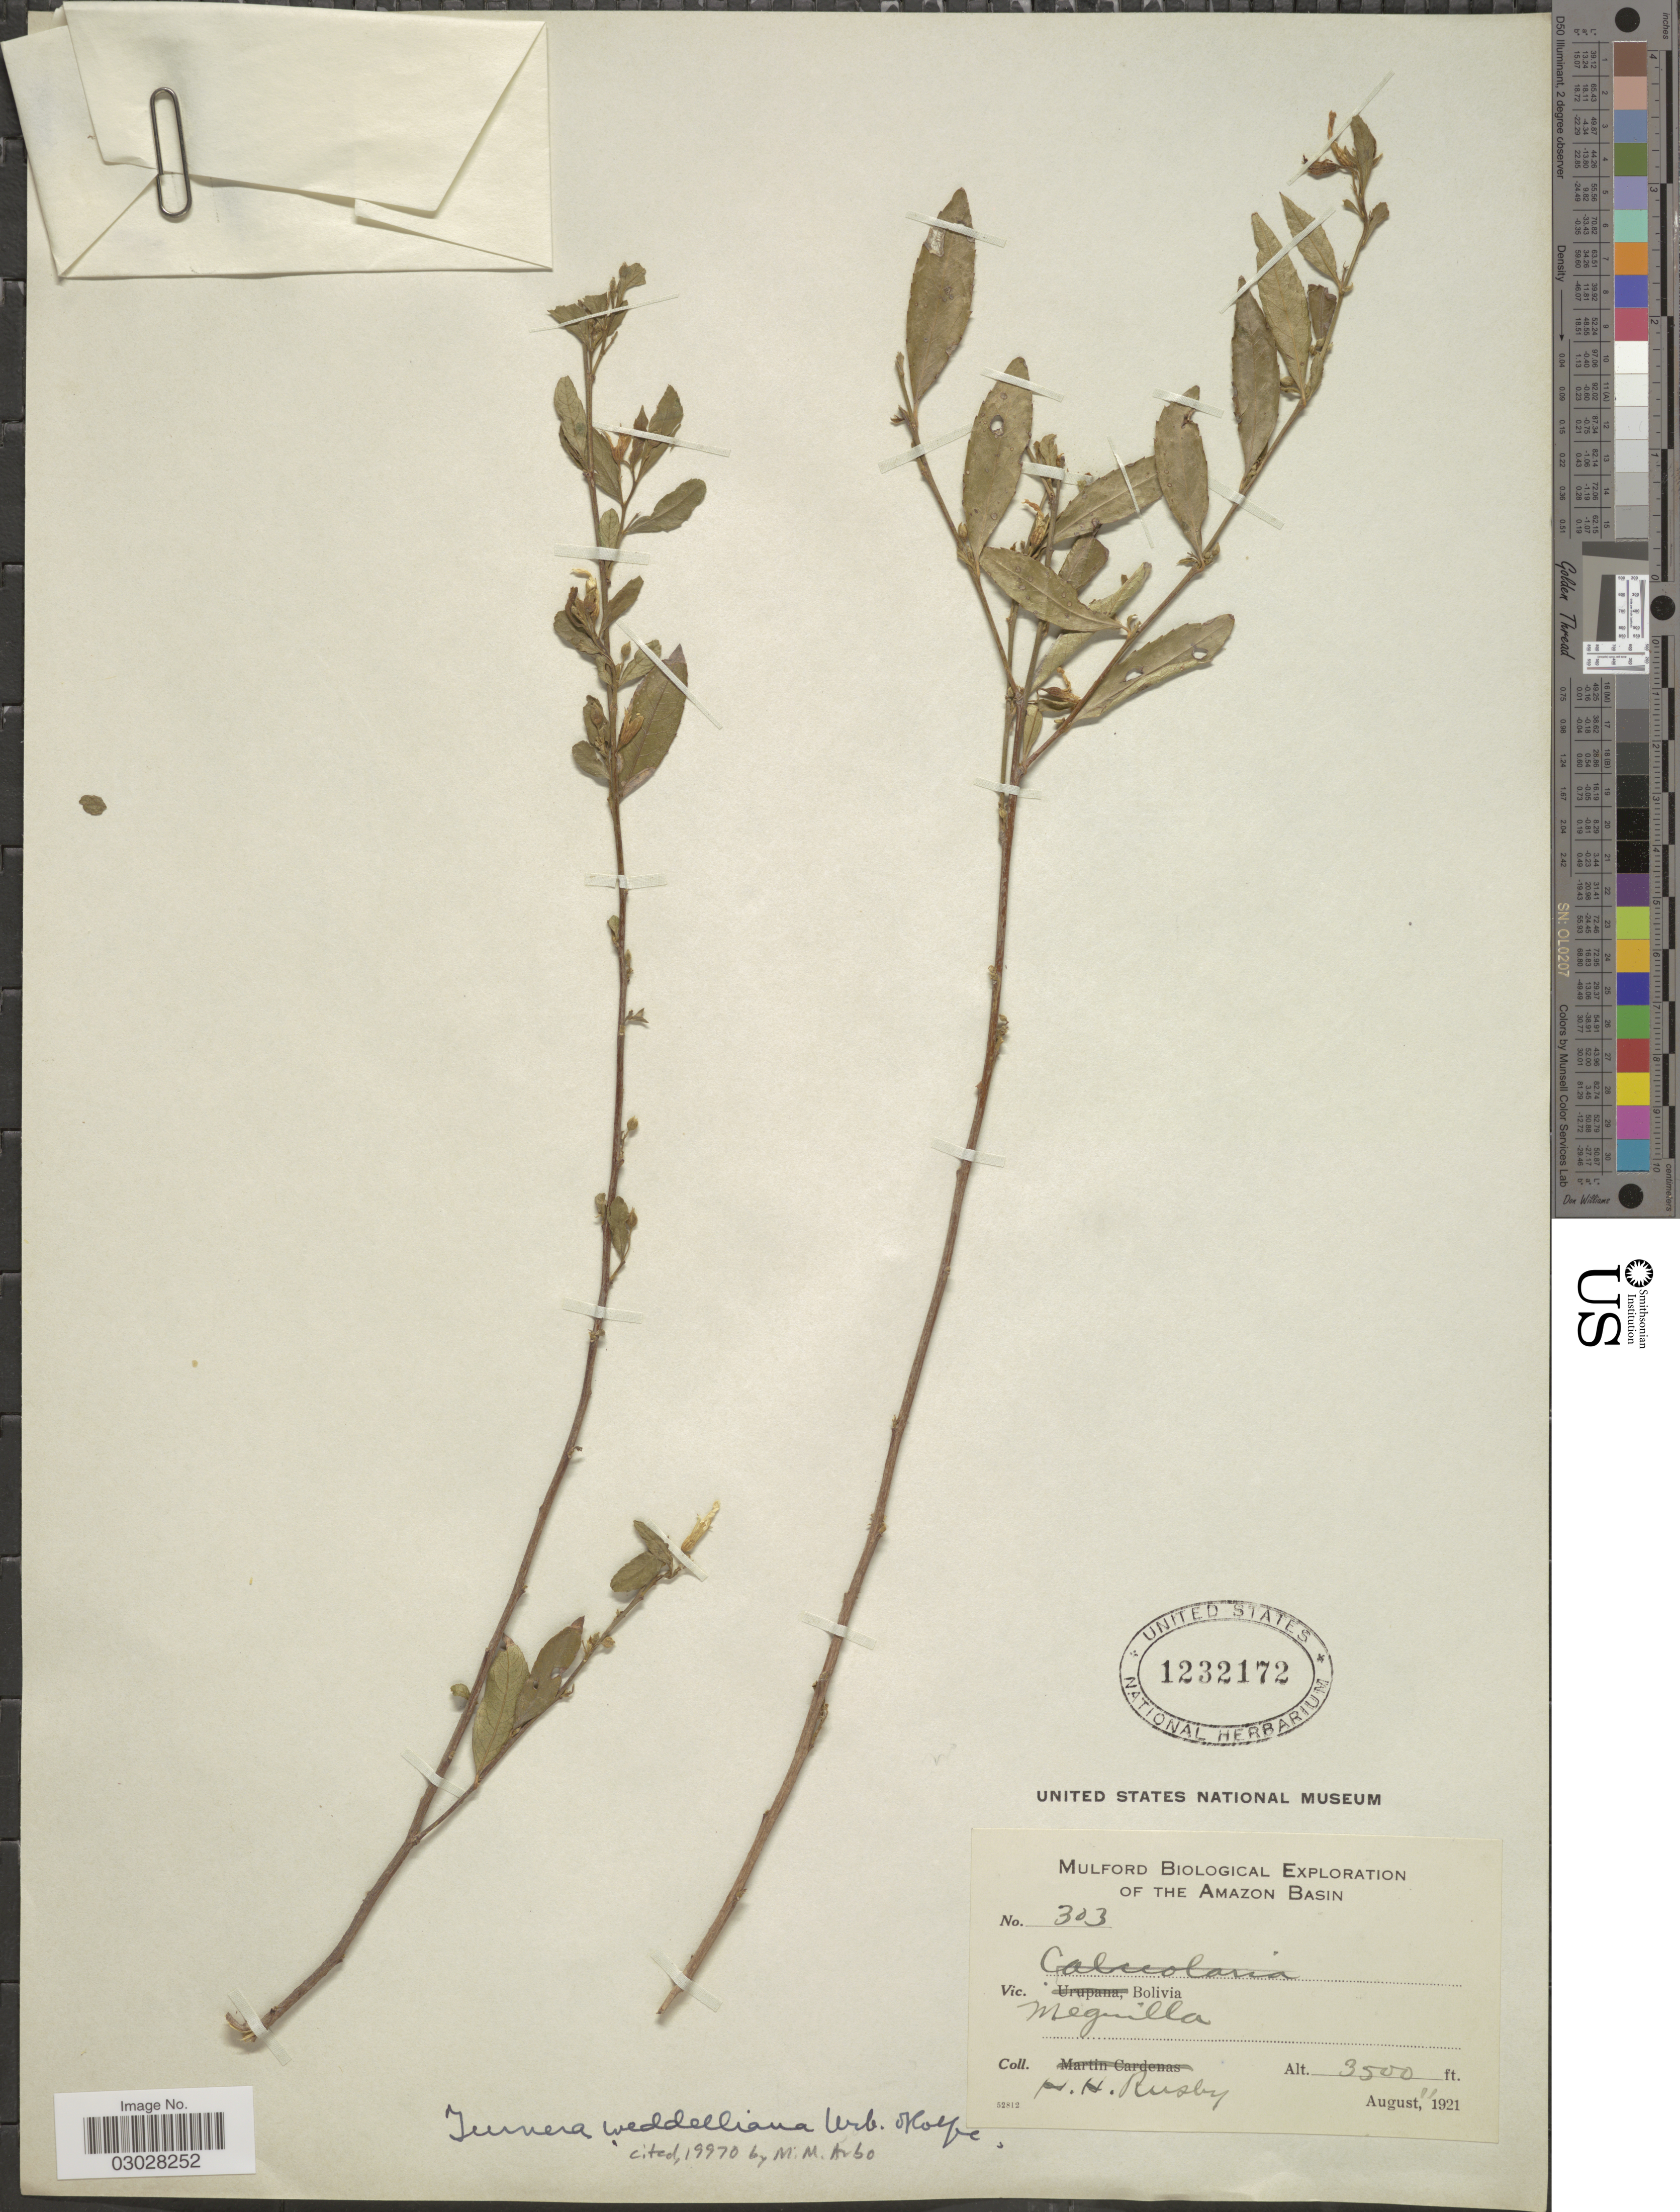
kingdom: Plantae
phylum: Tracheophyta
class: Magnoliopsida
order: Malpighiales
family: Turneraceae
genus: Turnera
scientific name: Turnera weddelliana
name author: Urb. & Rolfe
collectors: H. H. Rusby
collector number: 303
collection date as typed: August 11, 1921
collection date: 1921-08-11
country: Bolivia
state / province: La Paz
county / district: Sud Yungas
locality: Rio Miguilla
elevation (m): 1067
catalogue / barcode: US 1232172